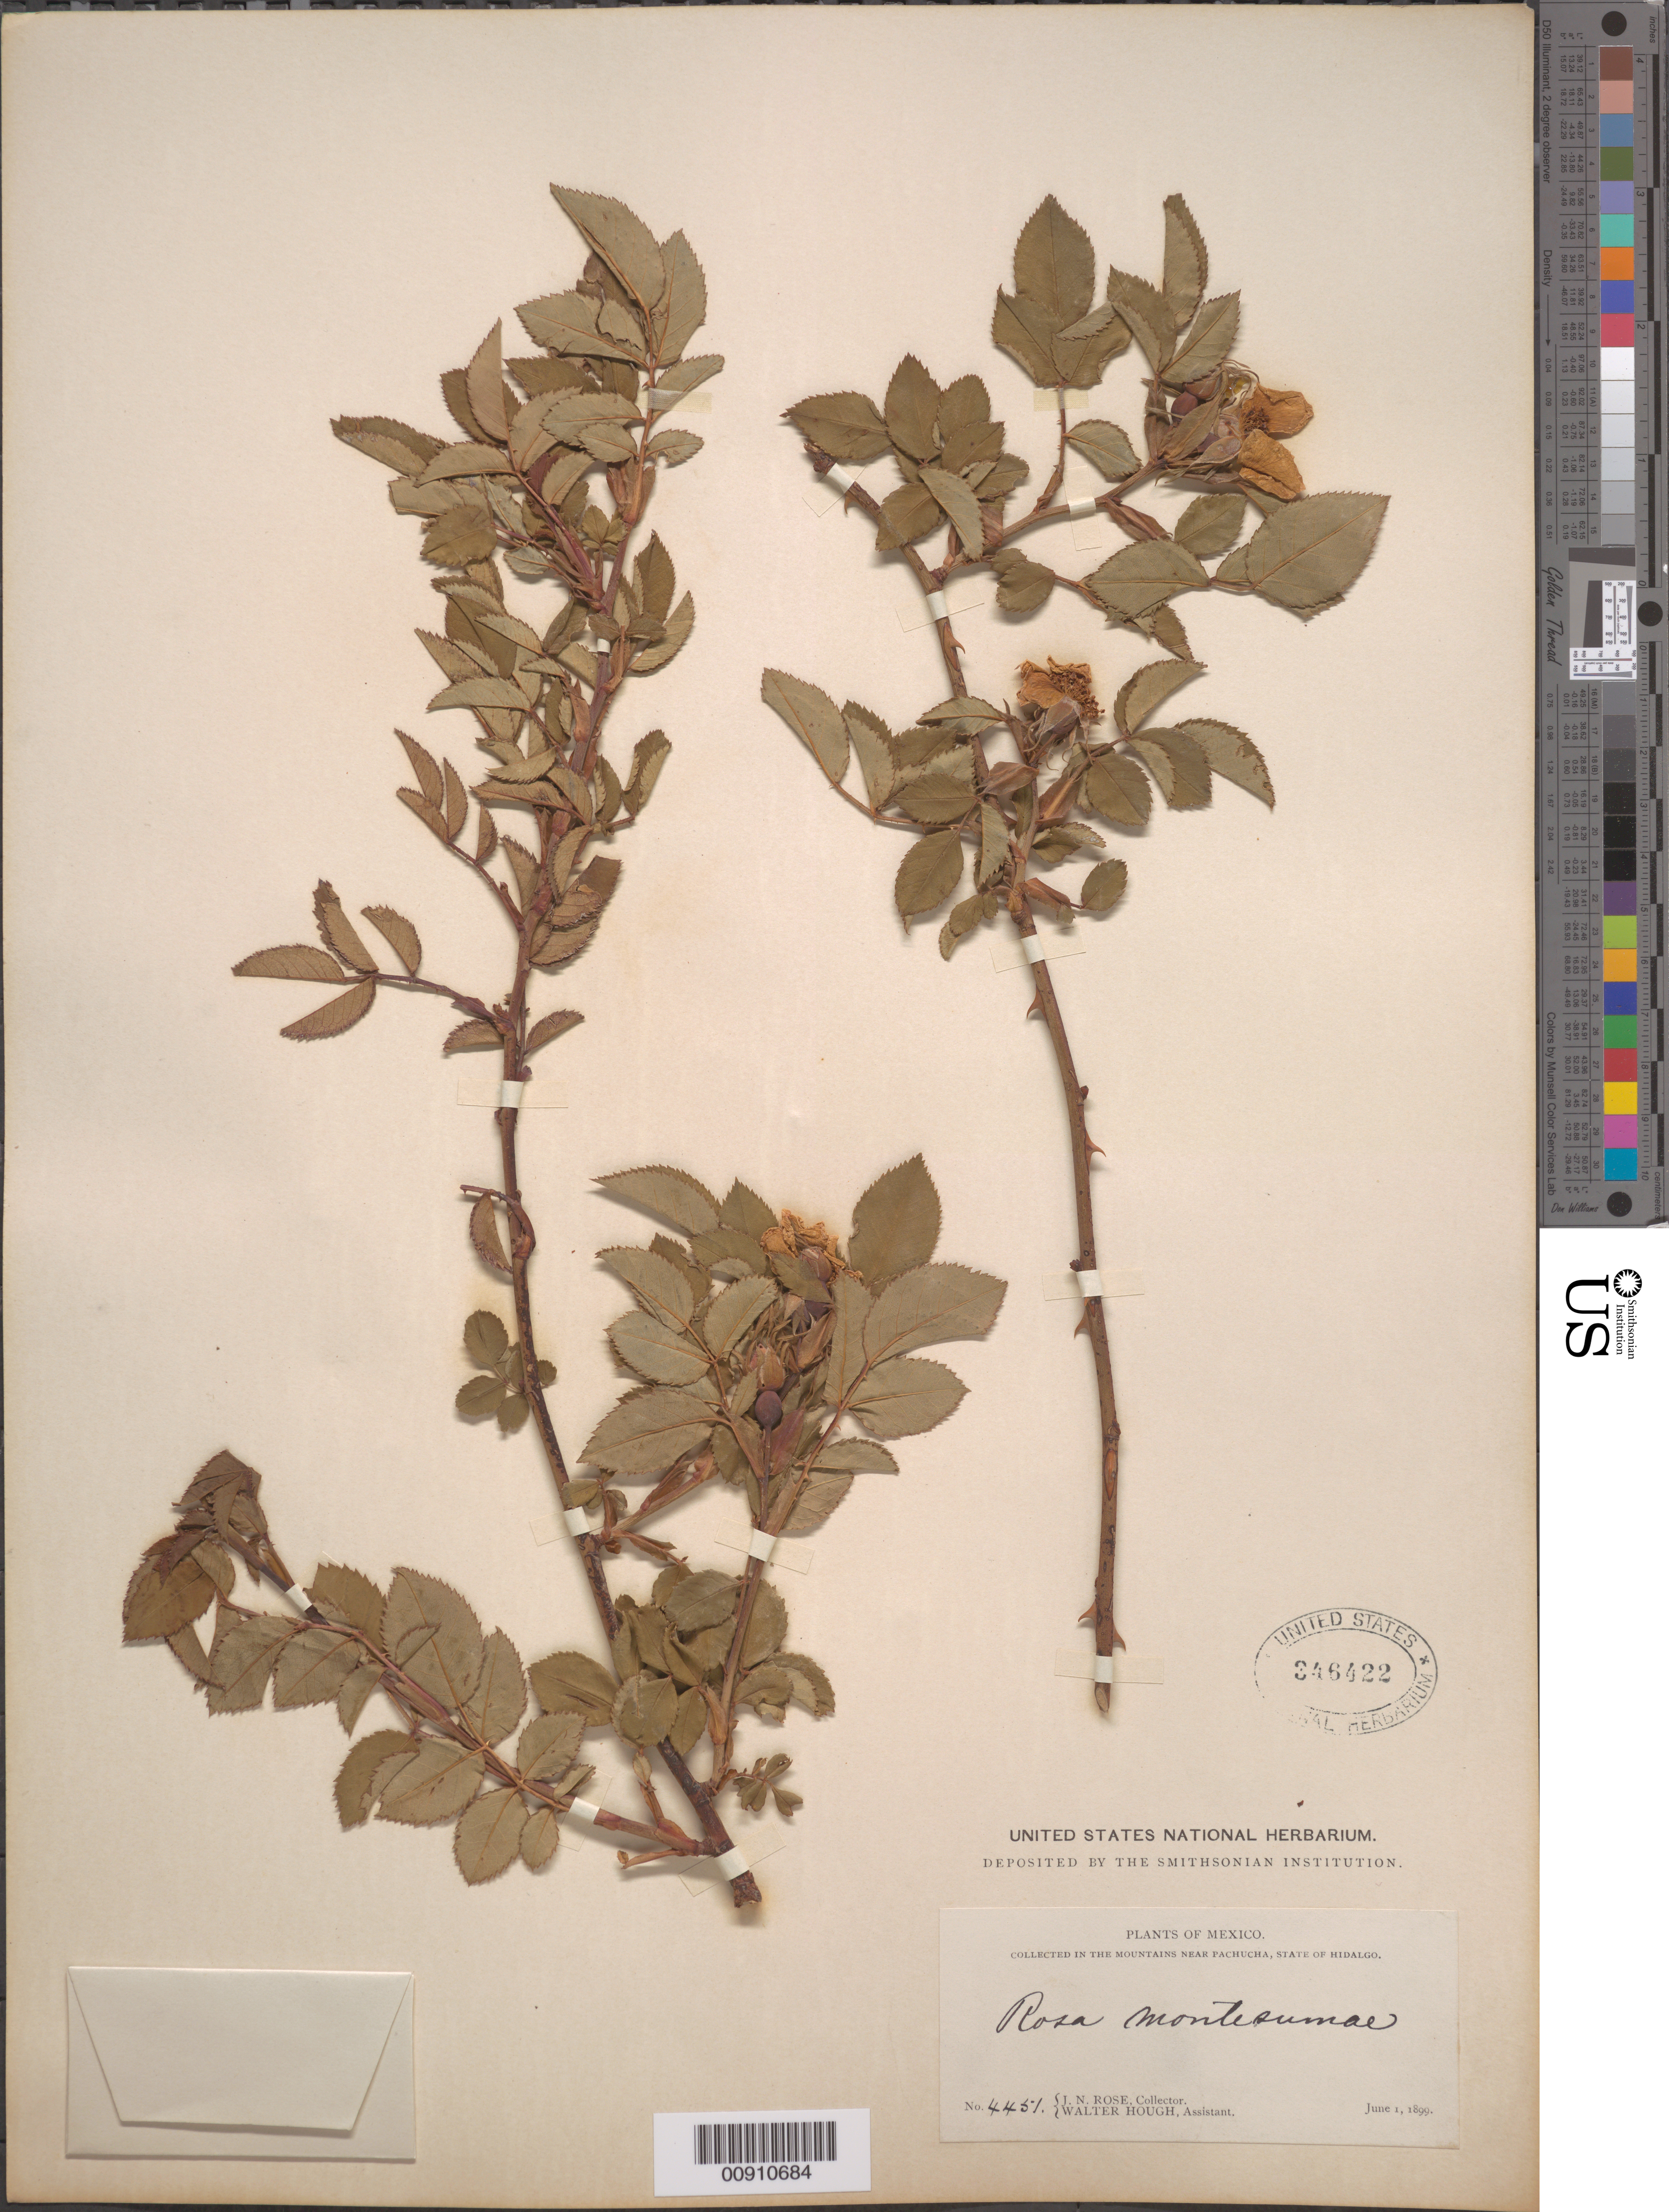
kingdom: Plantae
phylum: Tracheophyta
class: Magnoliopsida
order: Rosales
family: Rosaceae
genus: Rosa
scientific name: Rosa montezumae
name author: Humb. & Bonpl. ex Red & Thory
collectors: J. N. Rose & W. Hough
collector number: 4451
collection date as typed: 01 Jun 1899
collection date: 1899-06-01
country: Mexico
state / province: Hidalgo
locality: Mountains near Pachuca, State of hidalgo.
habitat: Mountains.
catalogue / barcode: US 346422